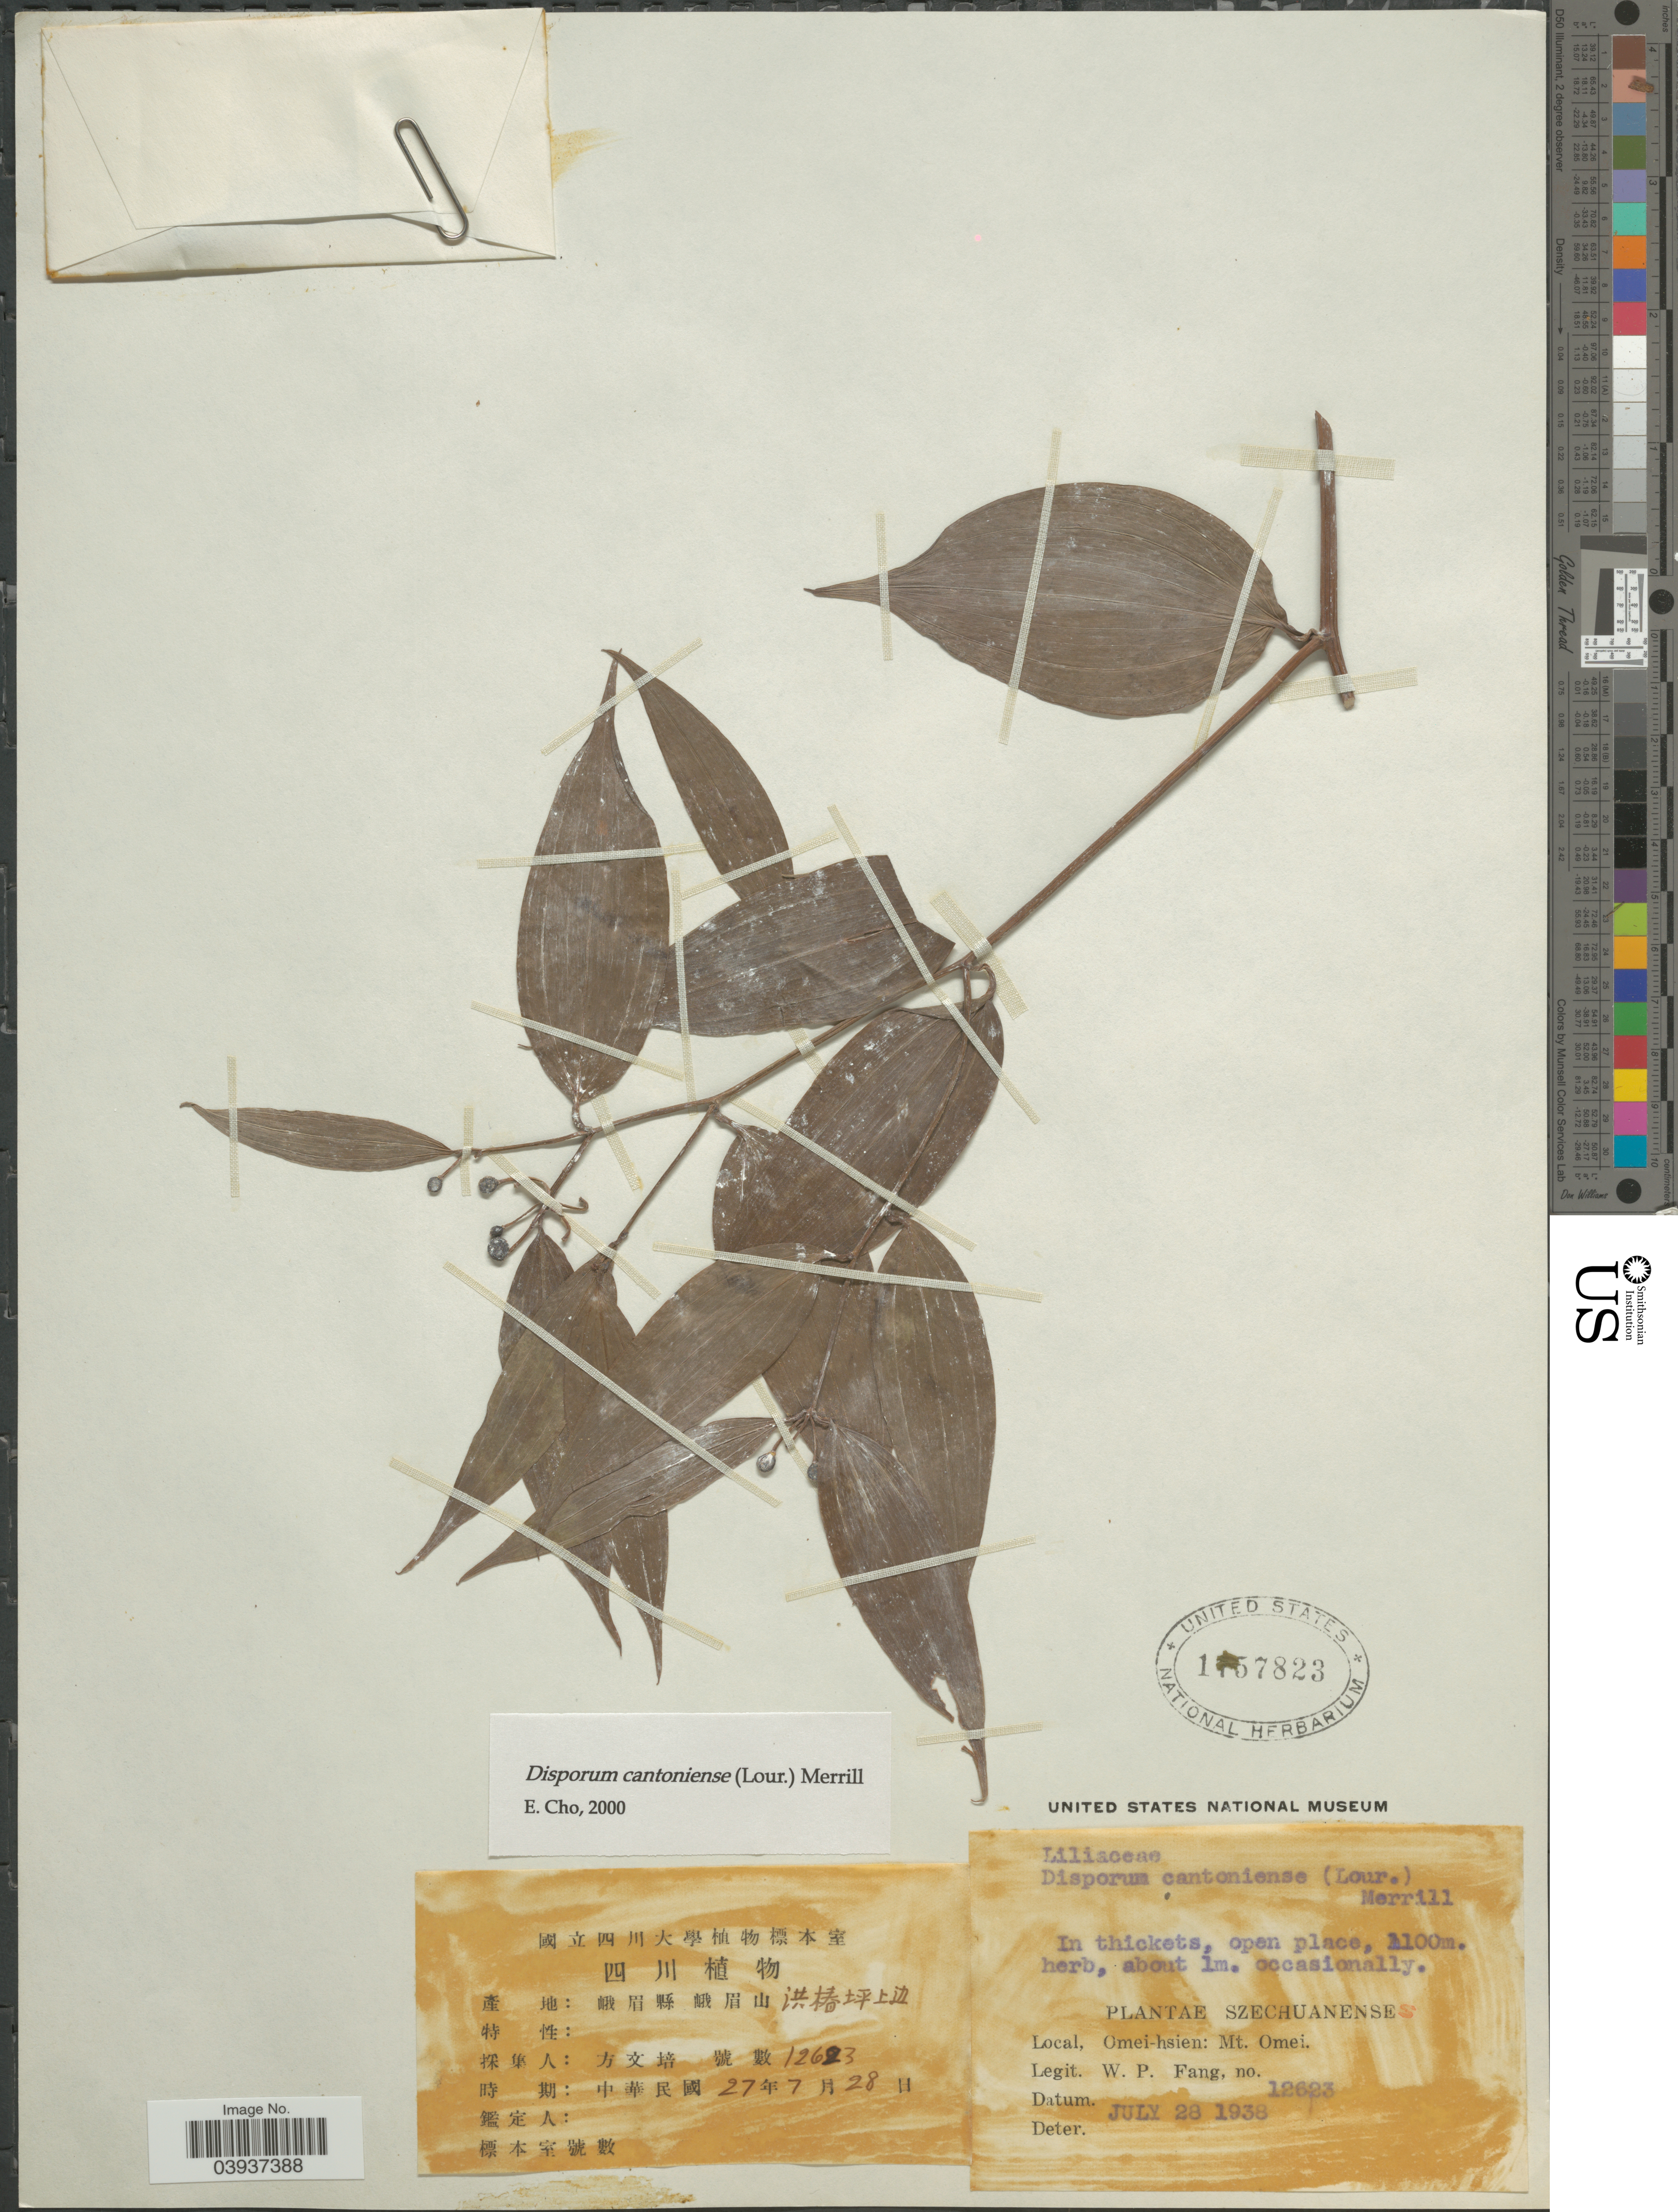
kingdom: Plantae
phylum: Tracheophyta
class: Liliopsida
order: Liliales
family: Colchicaceae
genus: Disporum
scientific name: Disporum cantoniense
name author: (Lour.) Merr.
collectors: W. P. Fang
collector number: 12623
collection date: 1938-07-28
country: China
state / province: Sichuan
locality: In thickets, open place. Szechuanenses. Omei-hsien: Mt. Omei.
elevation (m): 1100